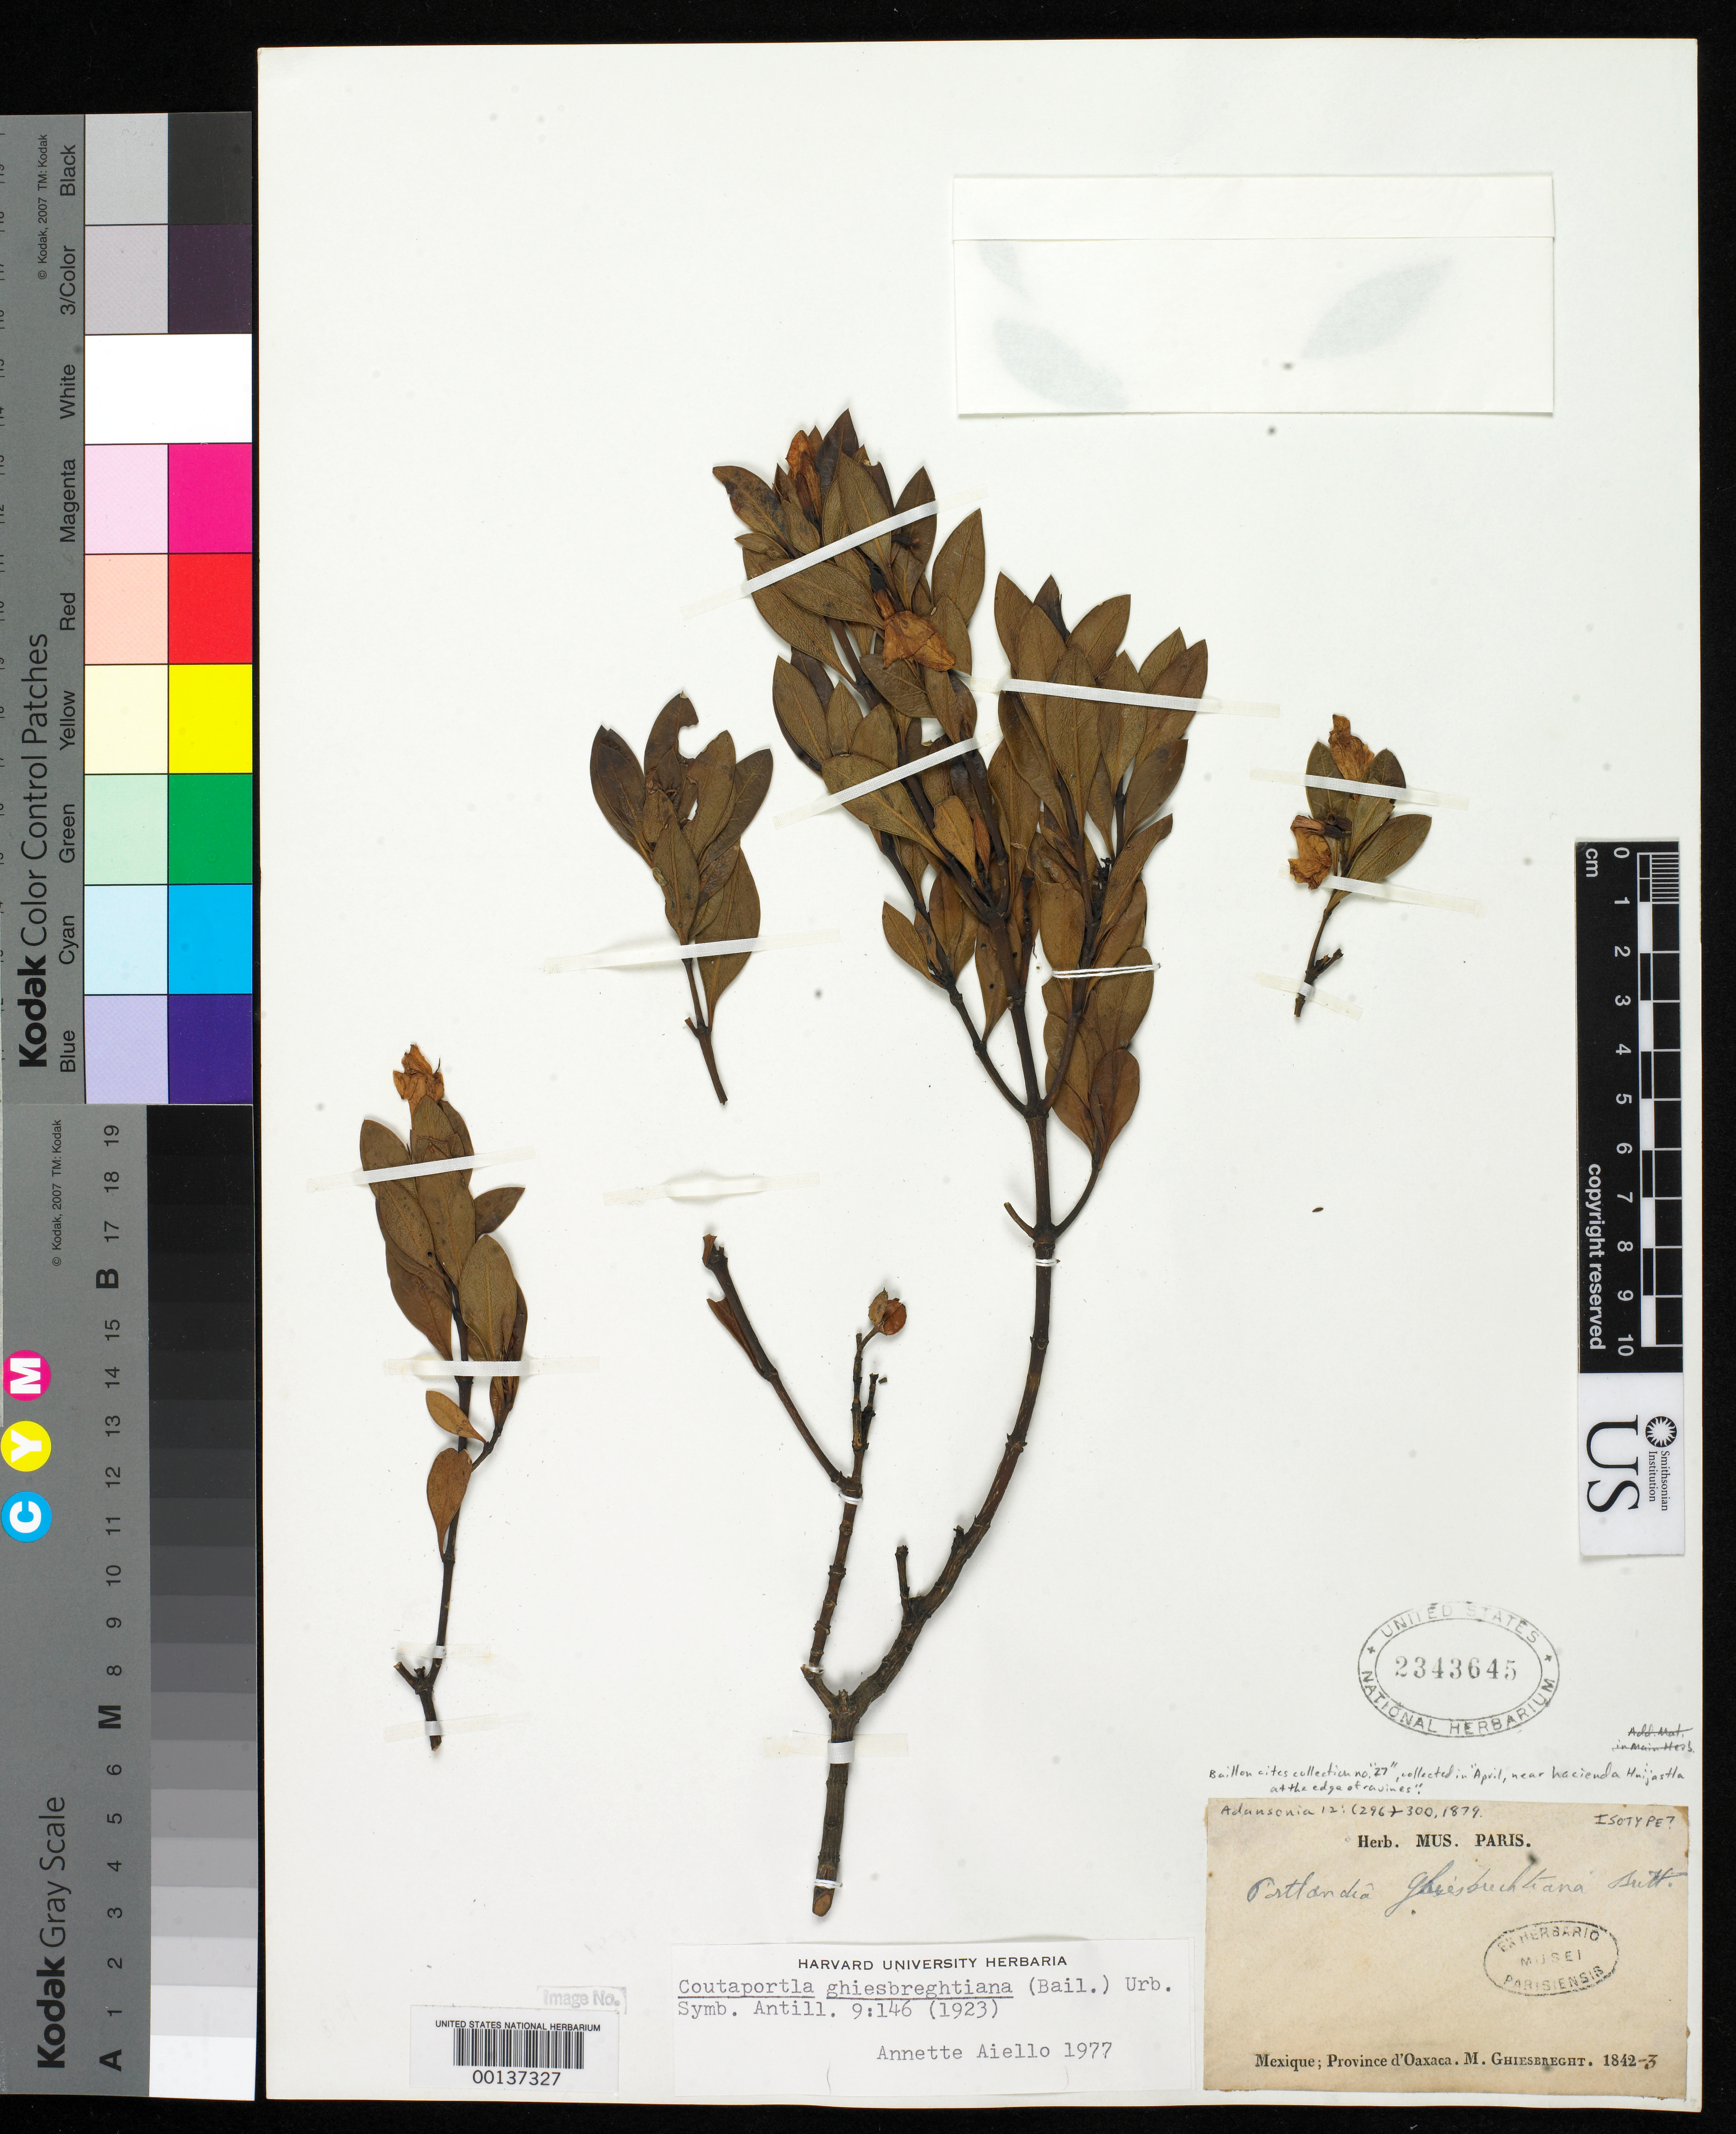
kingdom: Plantae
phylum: Tracheophyta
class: Magnoliopsida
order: Gentianales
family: Rubiaceae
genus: Portlandia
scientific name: Portlandia ghiesbreghtiana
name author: Baill.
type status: Possible Isotype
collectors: A. Ghiesbreght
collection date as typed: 1842 to -- --- 1843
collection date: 1842/1843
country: Mexico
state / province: Oaxaca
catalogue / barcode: US 2343645